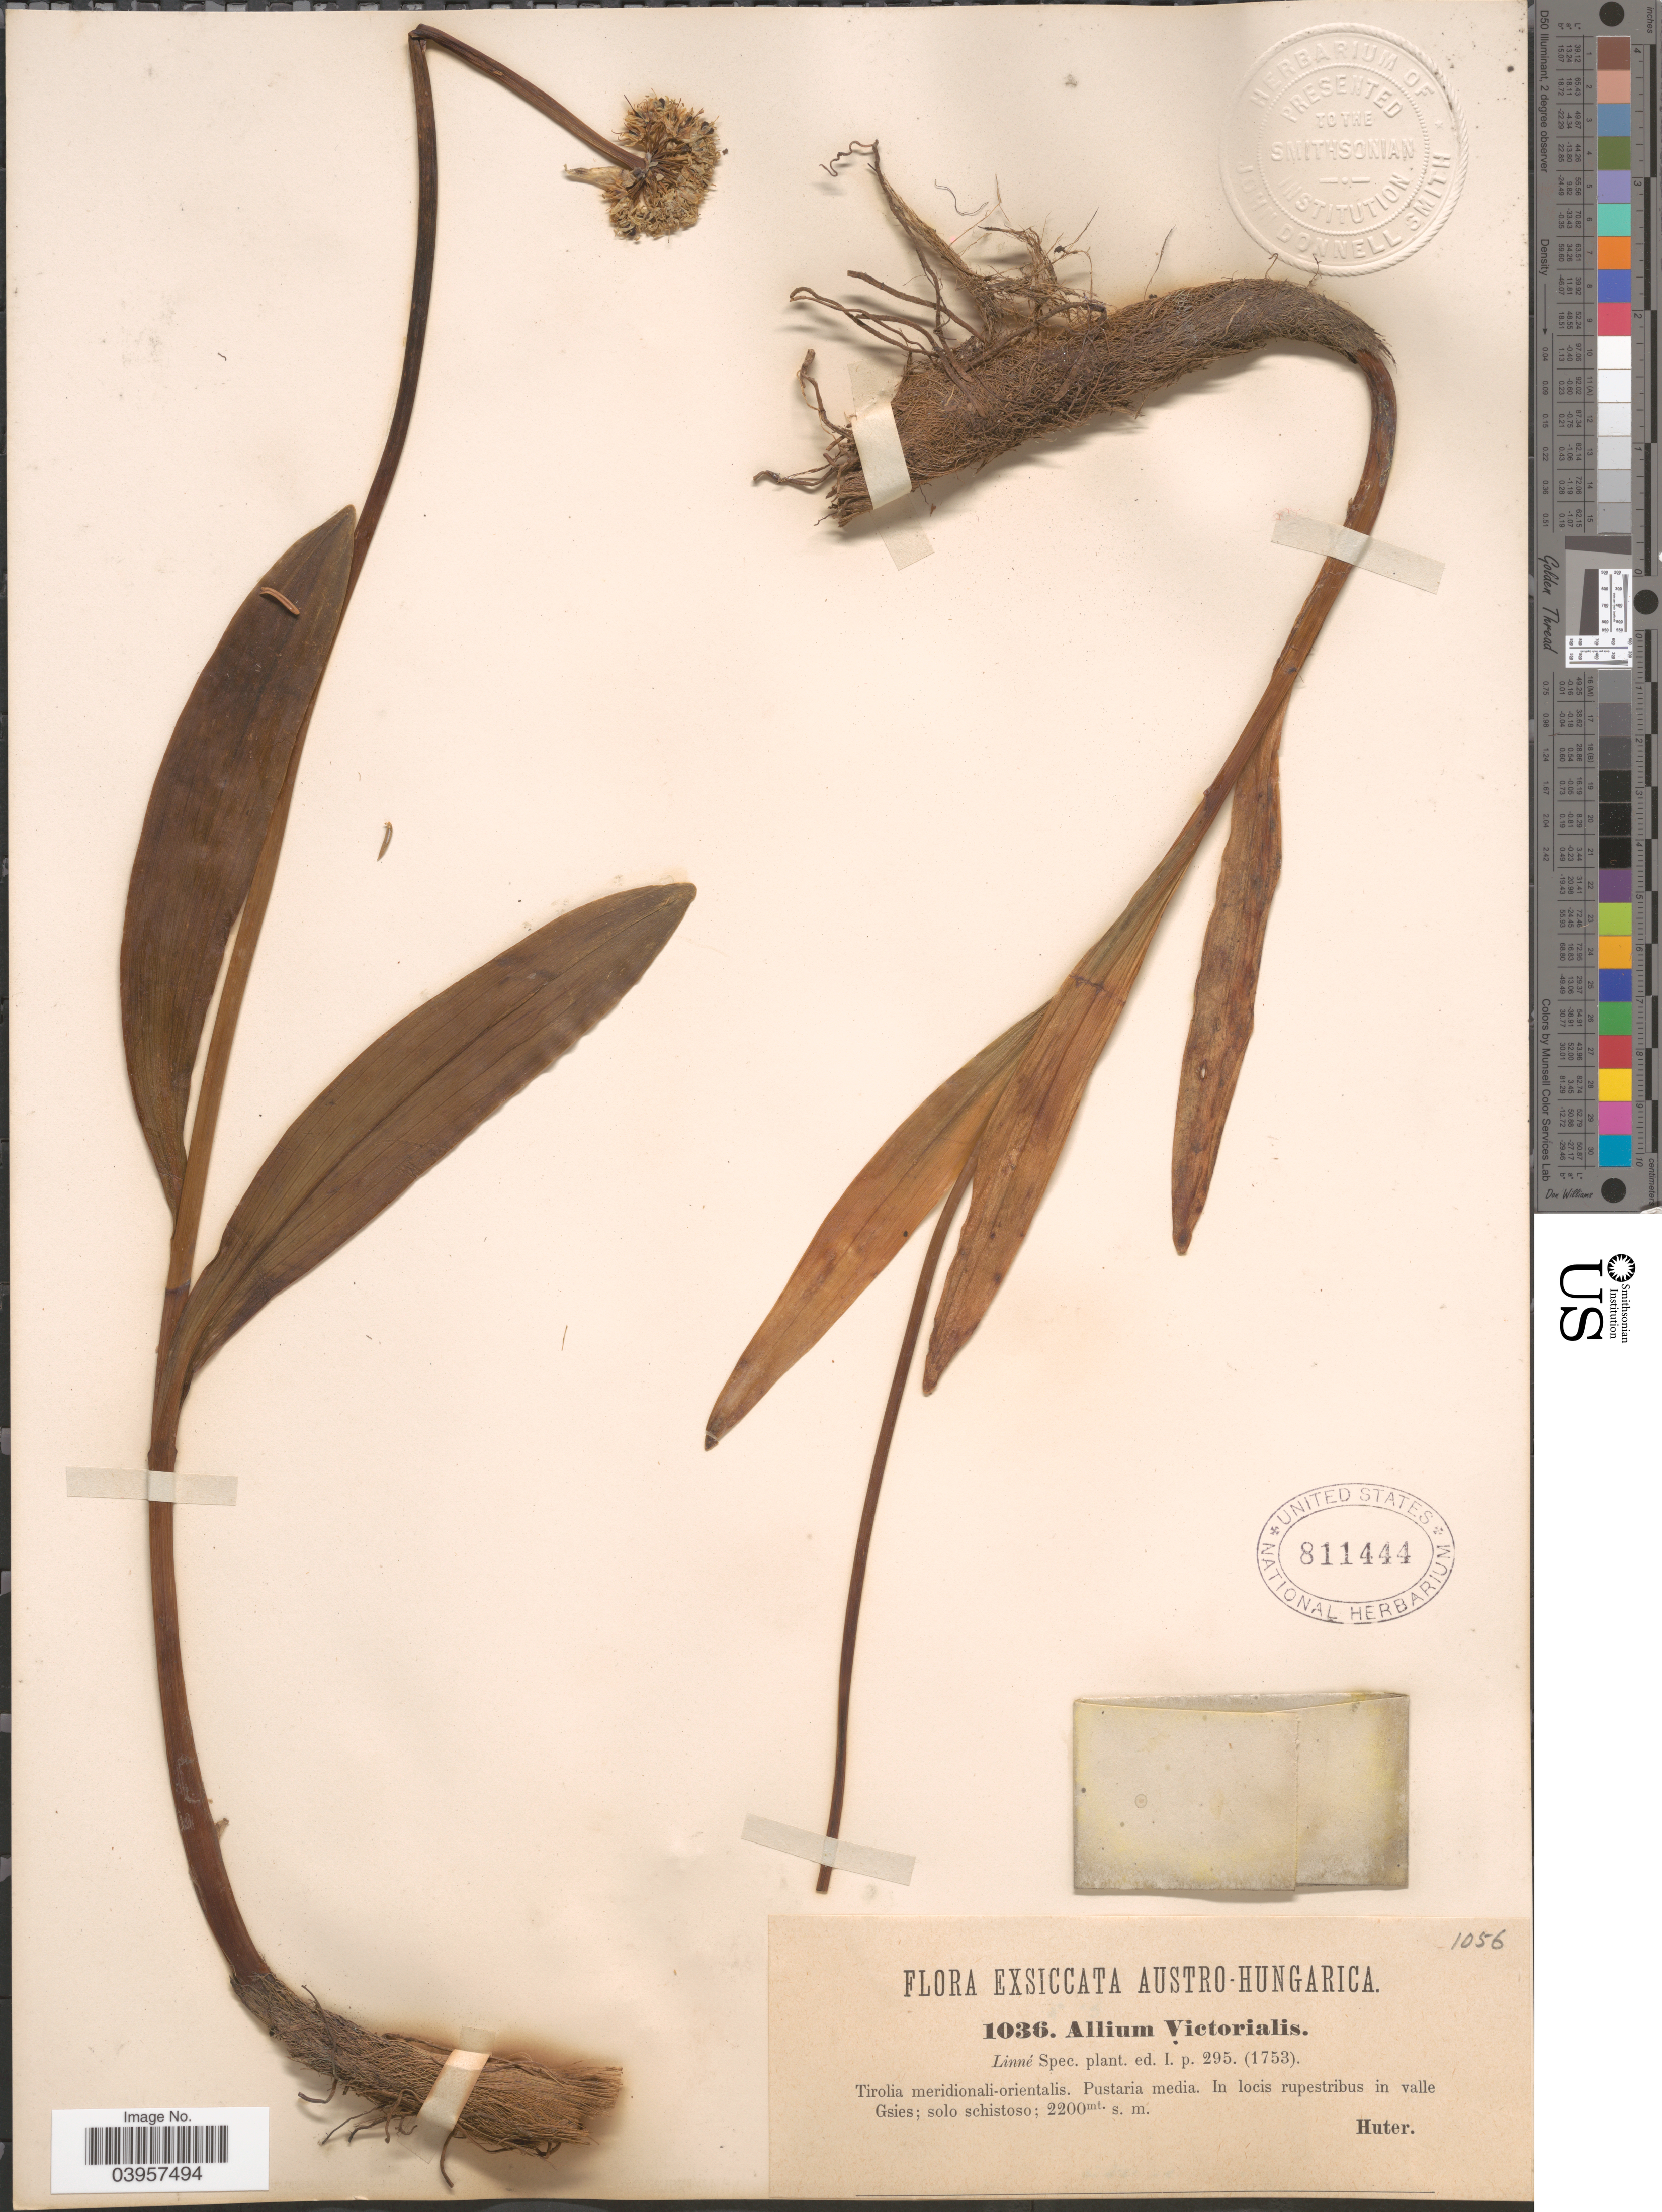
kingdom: Plantae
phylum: Tracheophyta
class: Liliopsida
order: Asparagales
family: Amaryllidaceae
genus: Allium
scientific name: Allium sp.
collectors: -. Huter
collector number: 1036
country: Austria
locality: Austro-Hungarica. Tirolia meridionali-orientalis. Pustaria media. In locis rupestribus in valle Gsies.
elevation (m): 2200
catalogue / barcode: US 811444